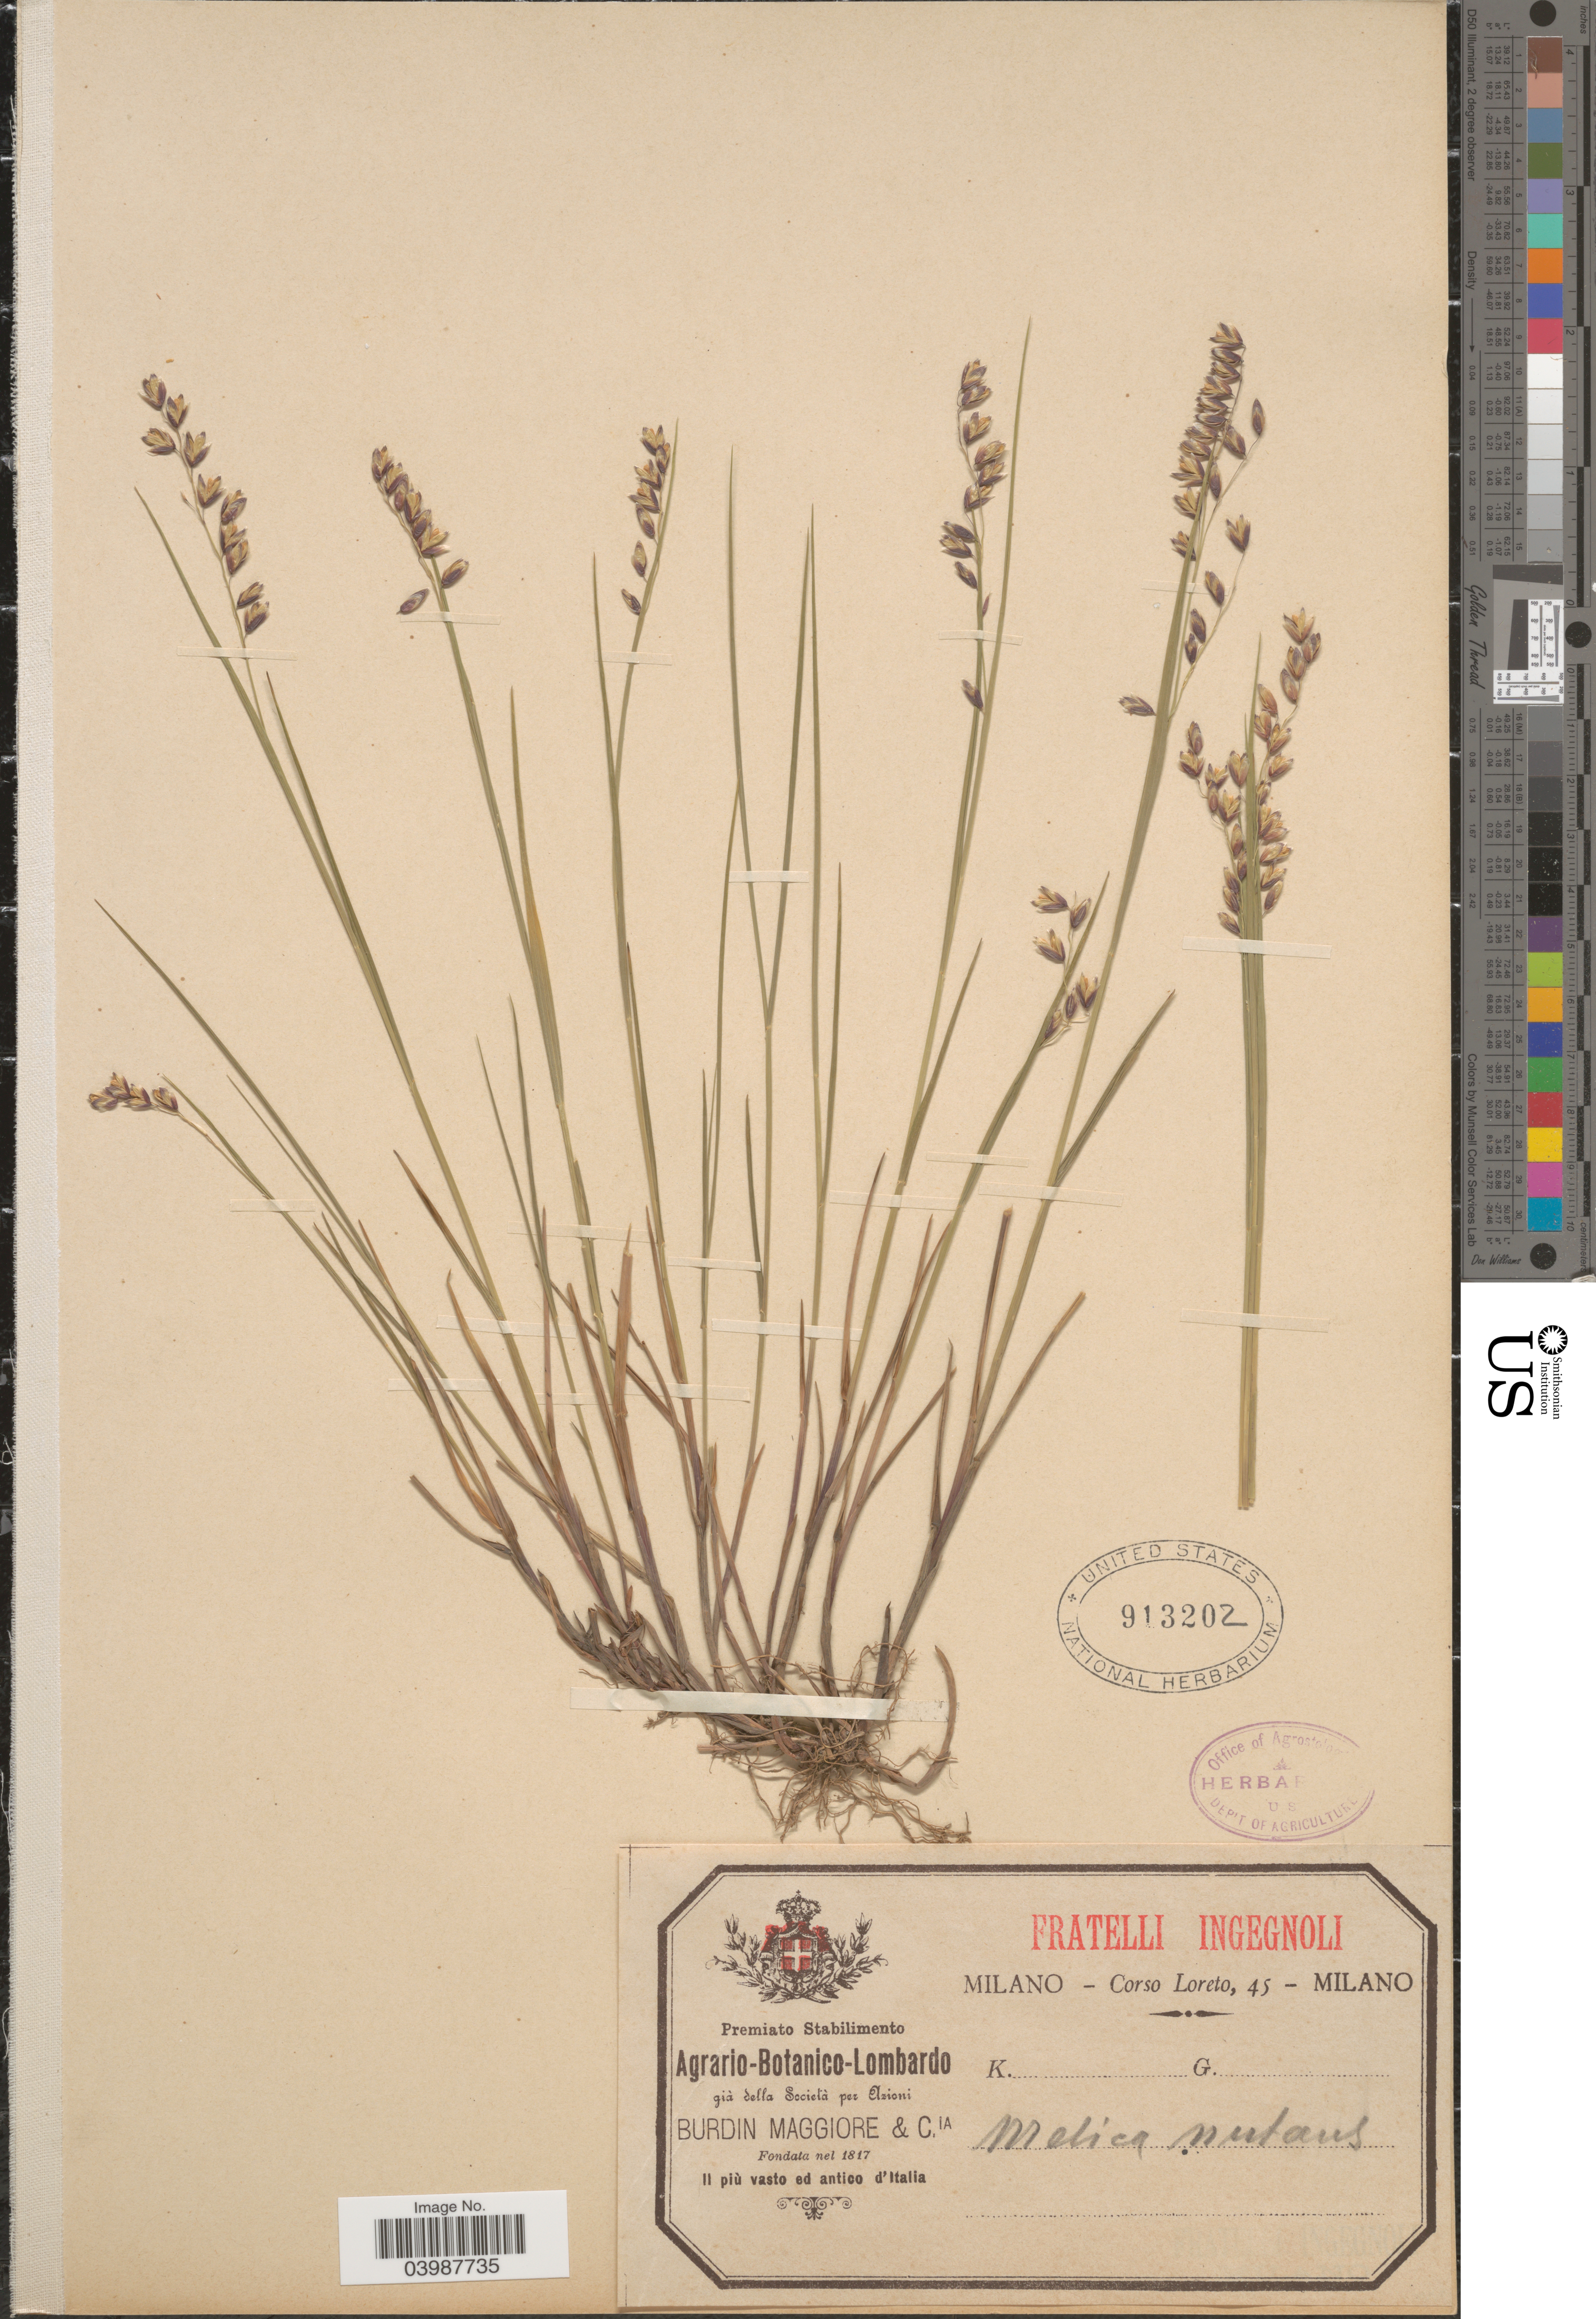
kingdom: Plantae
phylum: Tracheophyta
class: Liliopsida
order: Poales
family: Poaceae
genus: Melica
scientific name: Melica nutans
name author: L.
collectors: Loreto, C.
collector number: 45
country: Italy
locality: Il più vasto ed antico d'Italia.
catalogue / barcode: US 913202